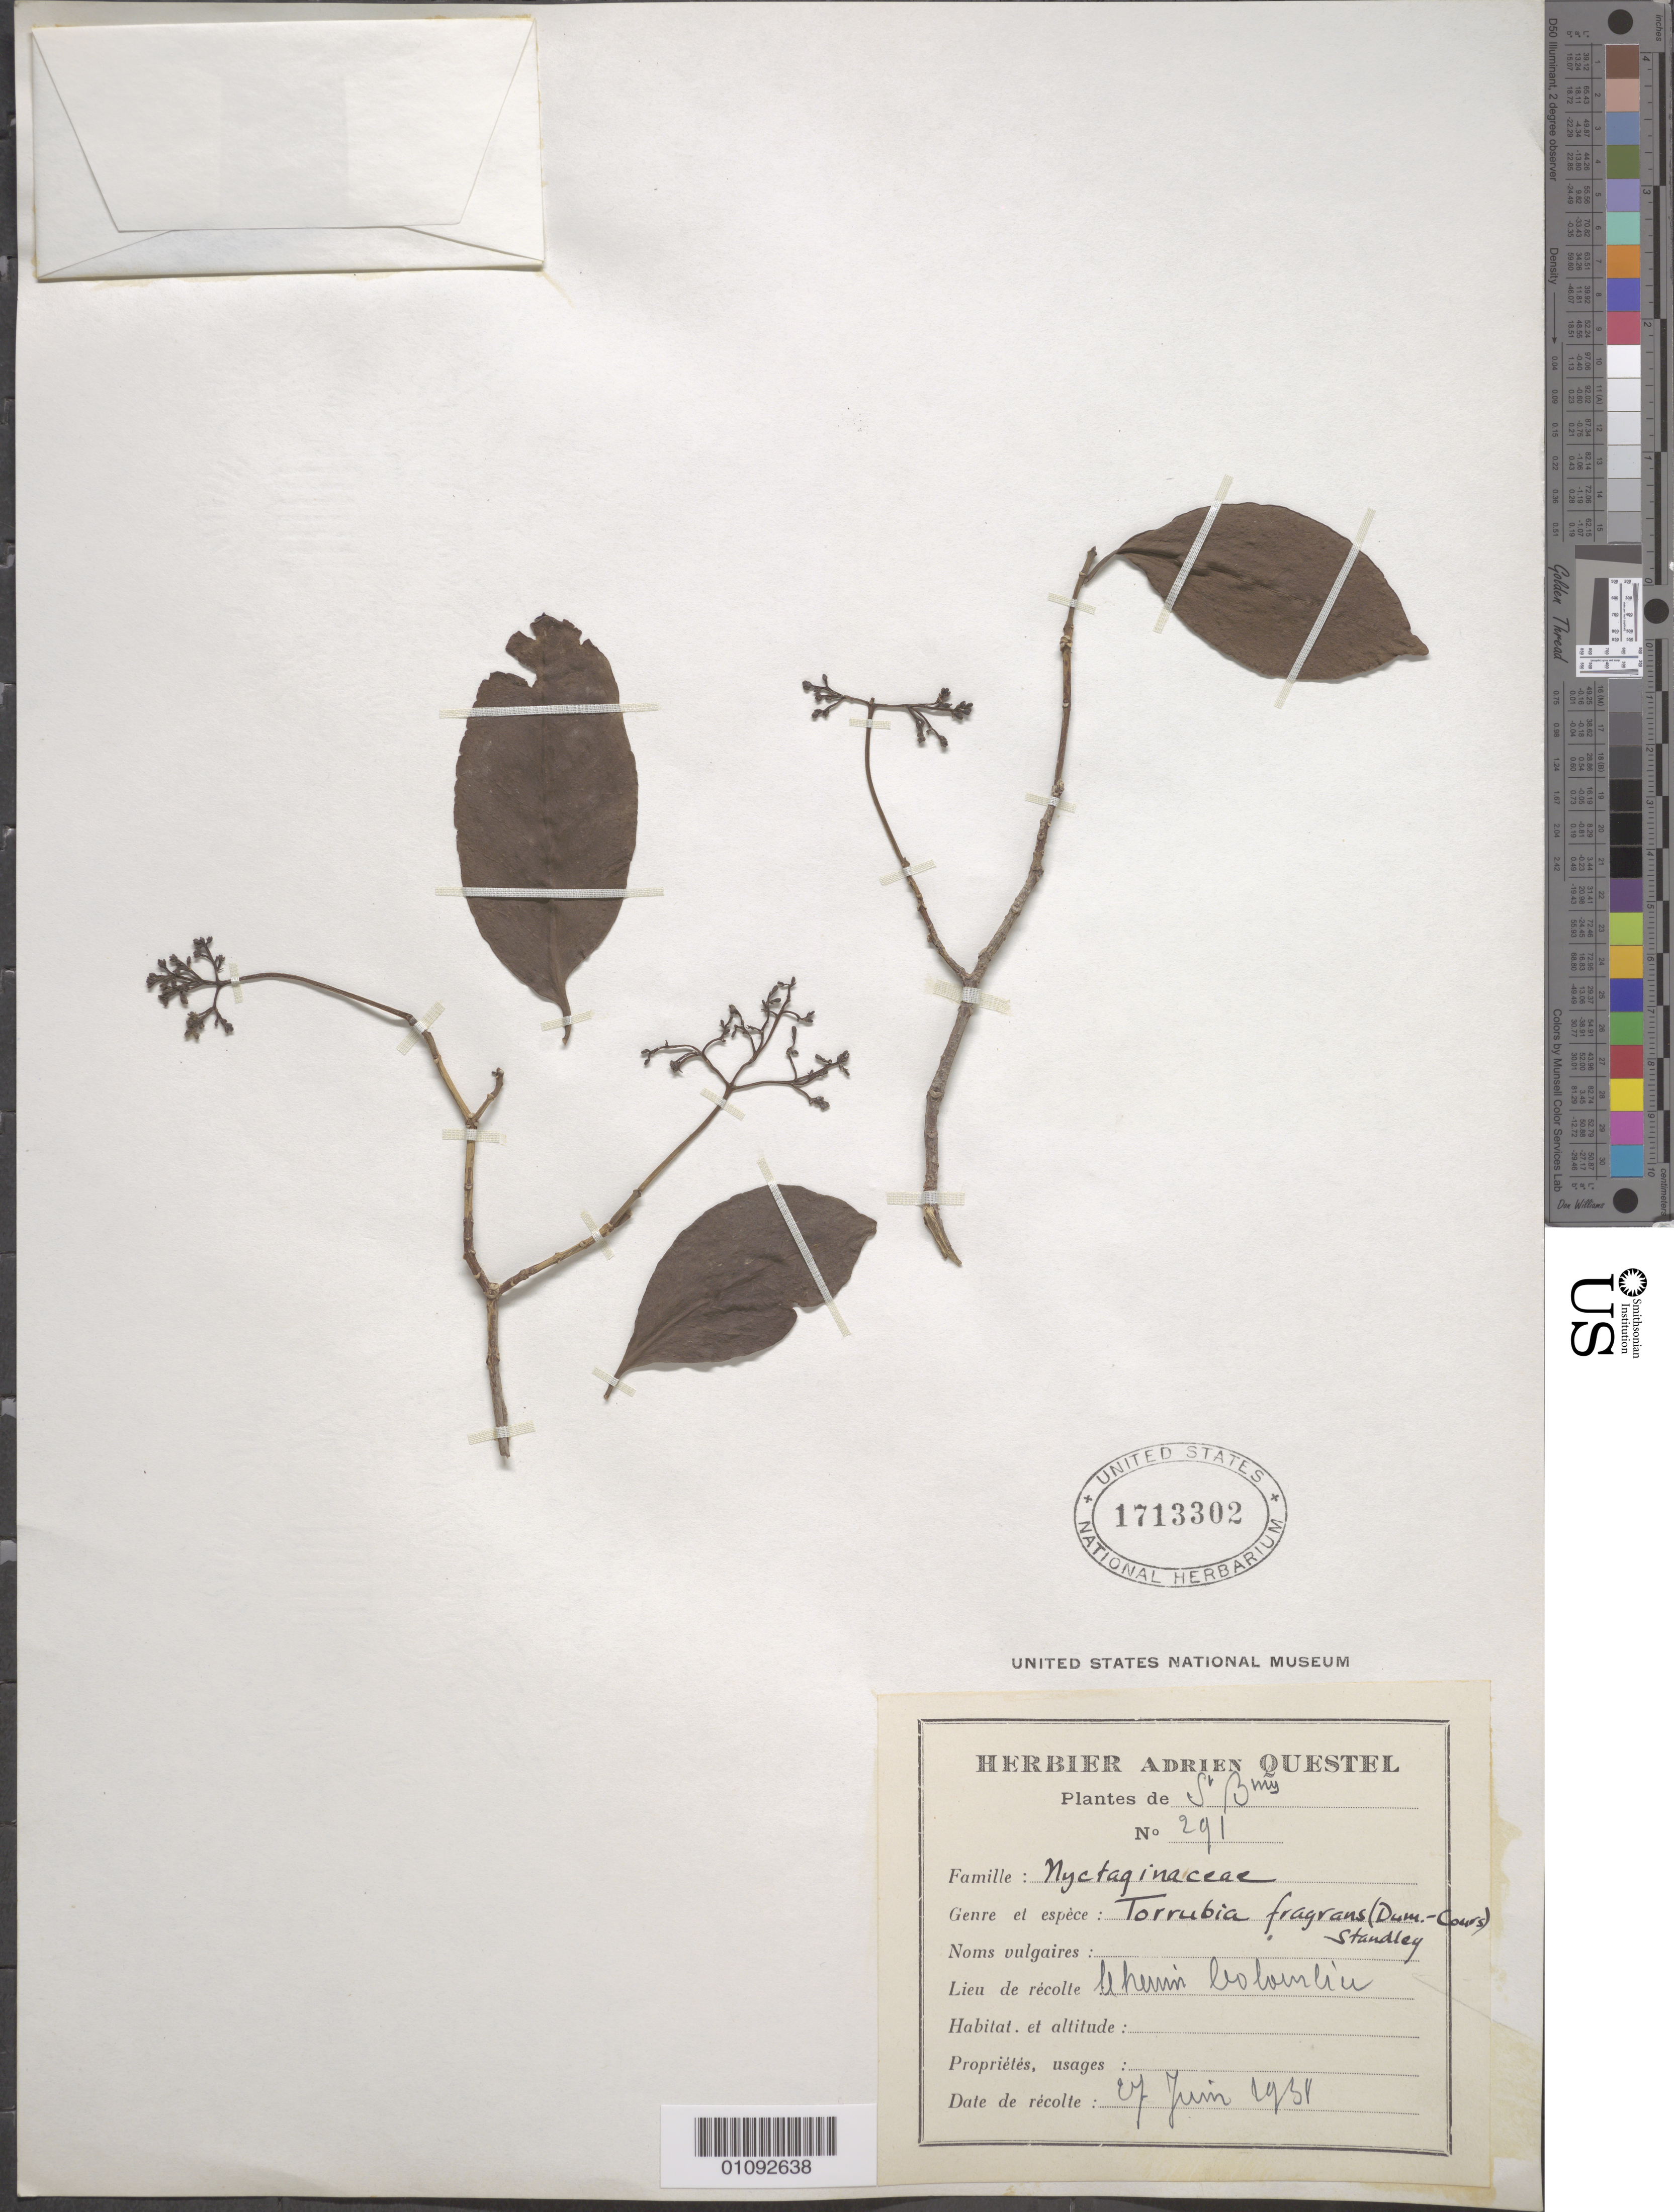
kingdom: Plantae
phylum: Tracheophyta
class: Magnoliopsida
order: Caryophyllales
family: Nyctaginaceae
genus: Guapira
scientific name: Guapira fragrans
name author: (Dum. Cours.) Little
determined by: Strong, Mark T., (BOT), Smithsonian Institution - National Museum of Natural History (UNITED STATES)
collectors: A. Questel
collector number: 291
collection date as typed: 27 Jun 1938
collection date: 1938-06-27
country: Saint Barthélemy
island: St. Barthélemy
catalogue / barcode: US 1713302